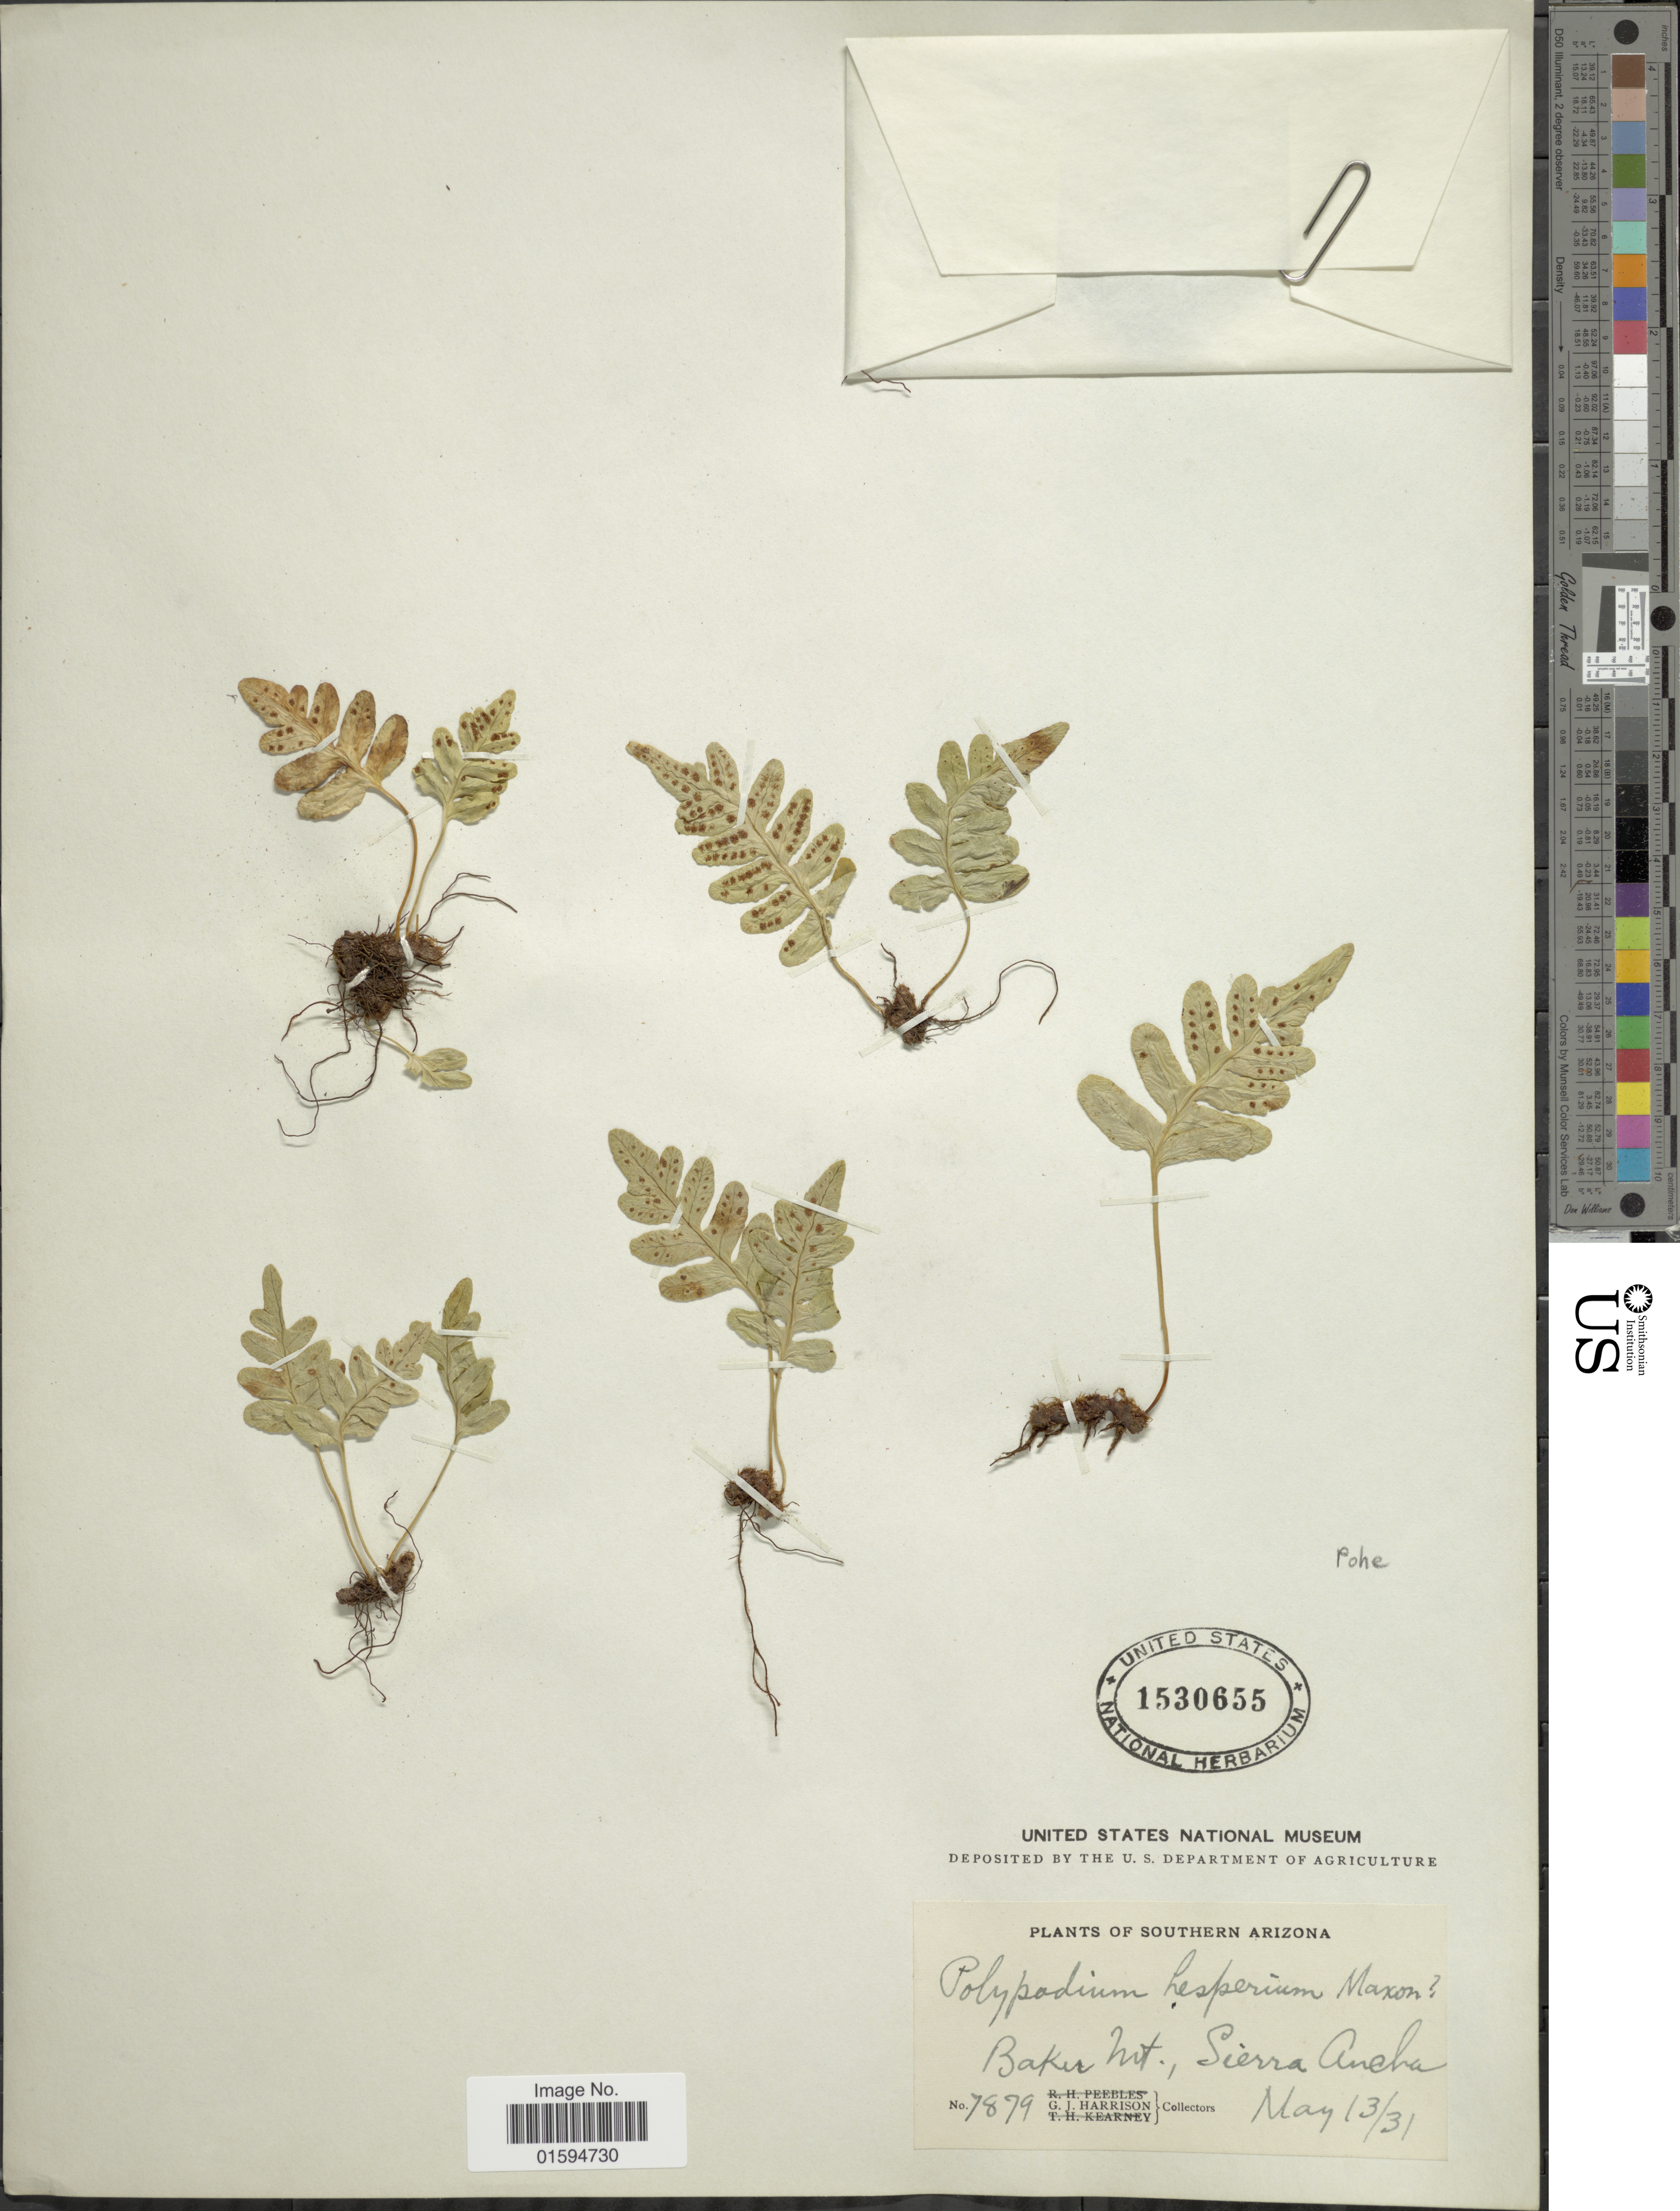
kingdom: Plantae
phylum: Tracheophyta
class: Polypodiopsida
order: Polypodiales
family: Polypodiaceae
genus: Polypodium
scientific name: Polypodium hesperium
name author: Maxon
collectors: G. J. Harrison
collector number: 7879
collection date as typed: Transcribed d/m/y: 13/5/31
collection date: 1931-05-13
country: United States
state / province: Arizona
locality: Southern Arizona, Baker Mt. Sierra Ancha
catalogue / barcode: US 1530655